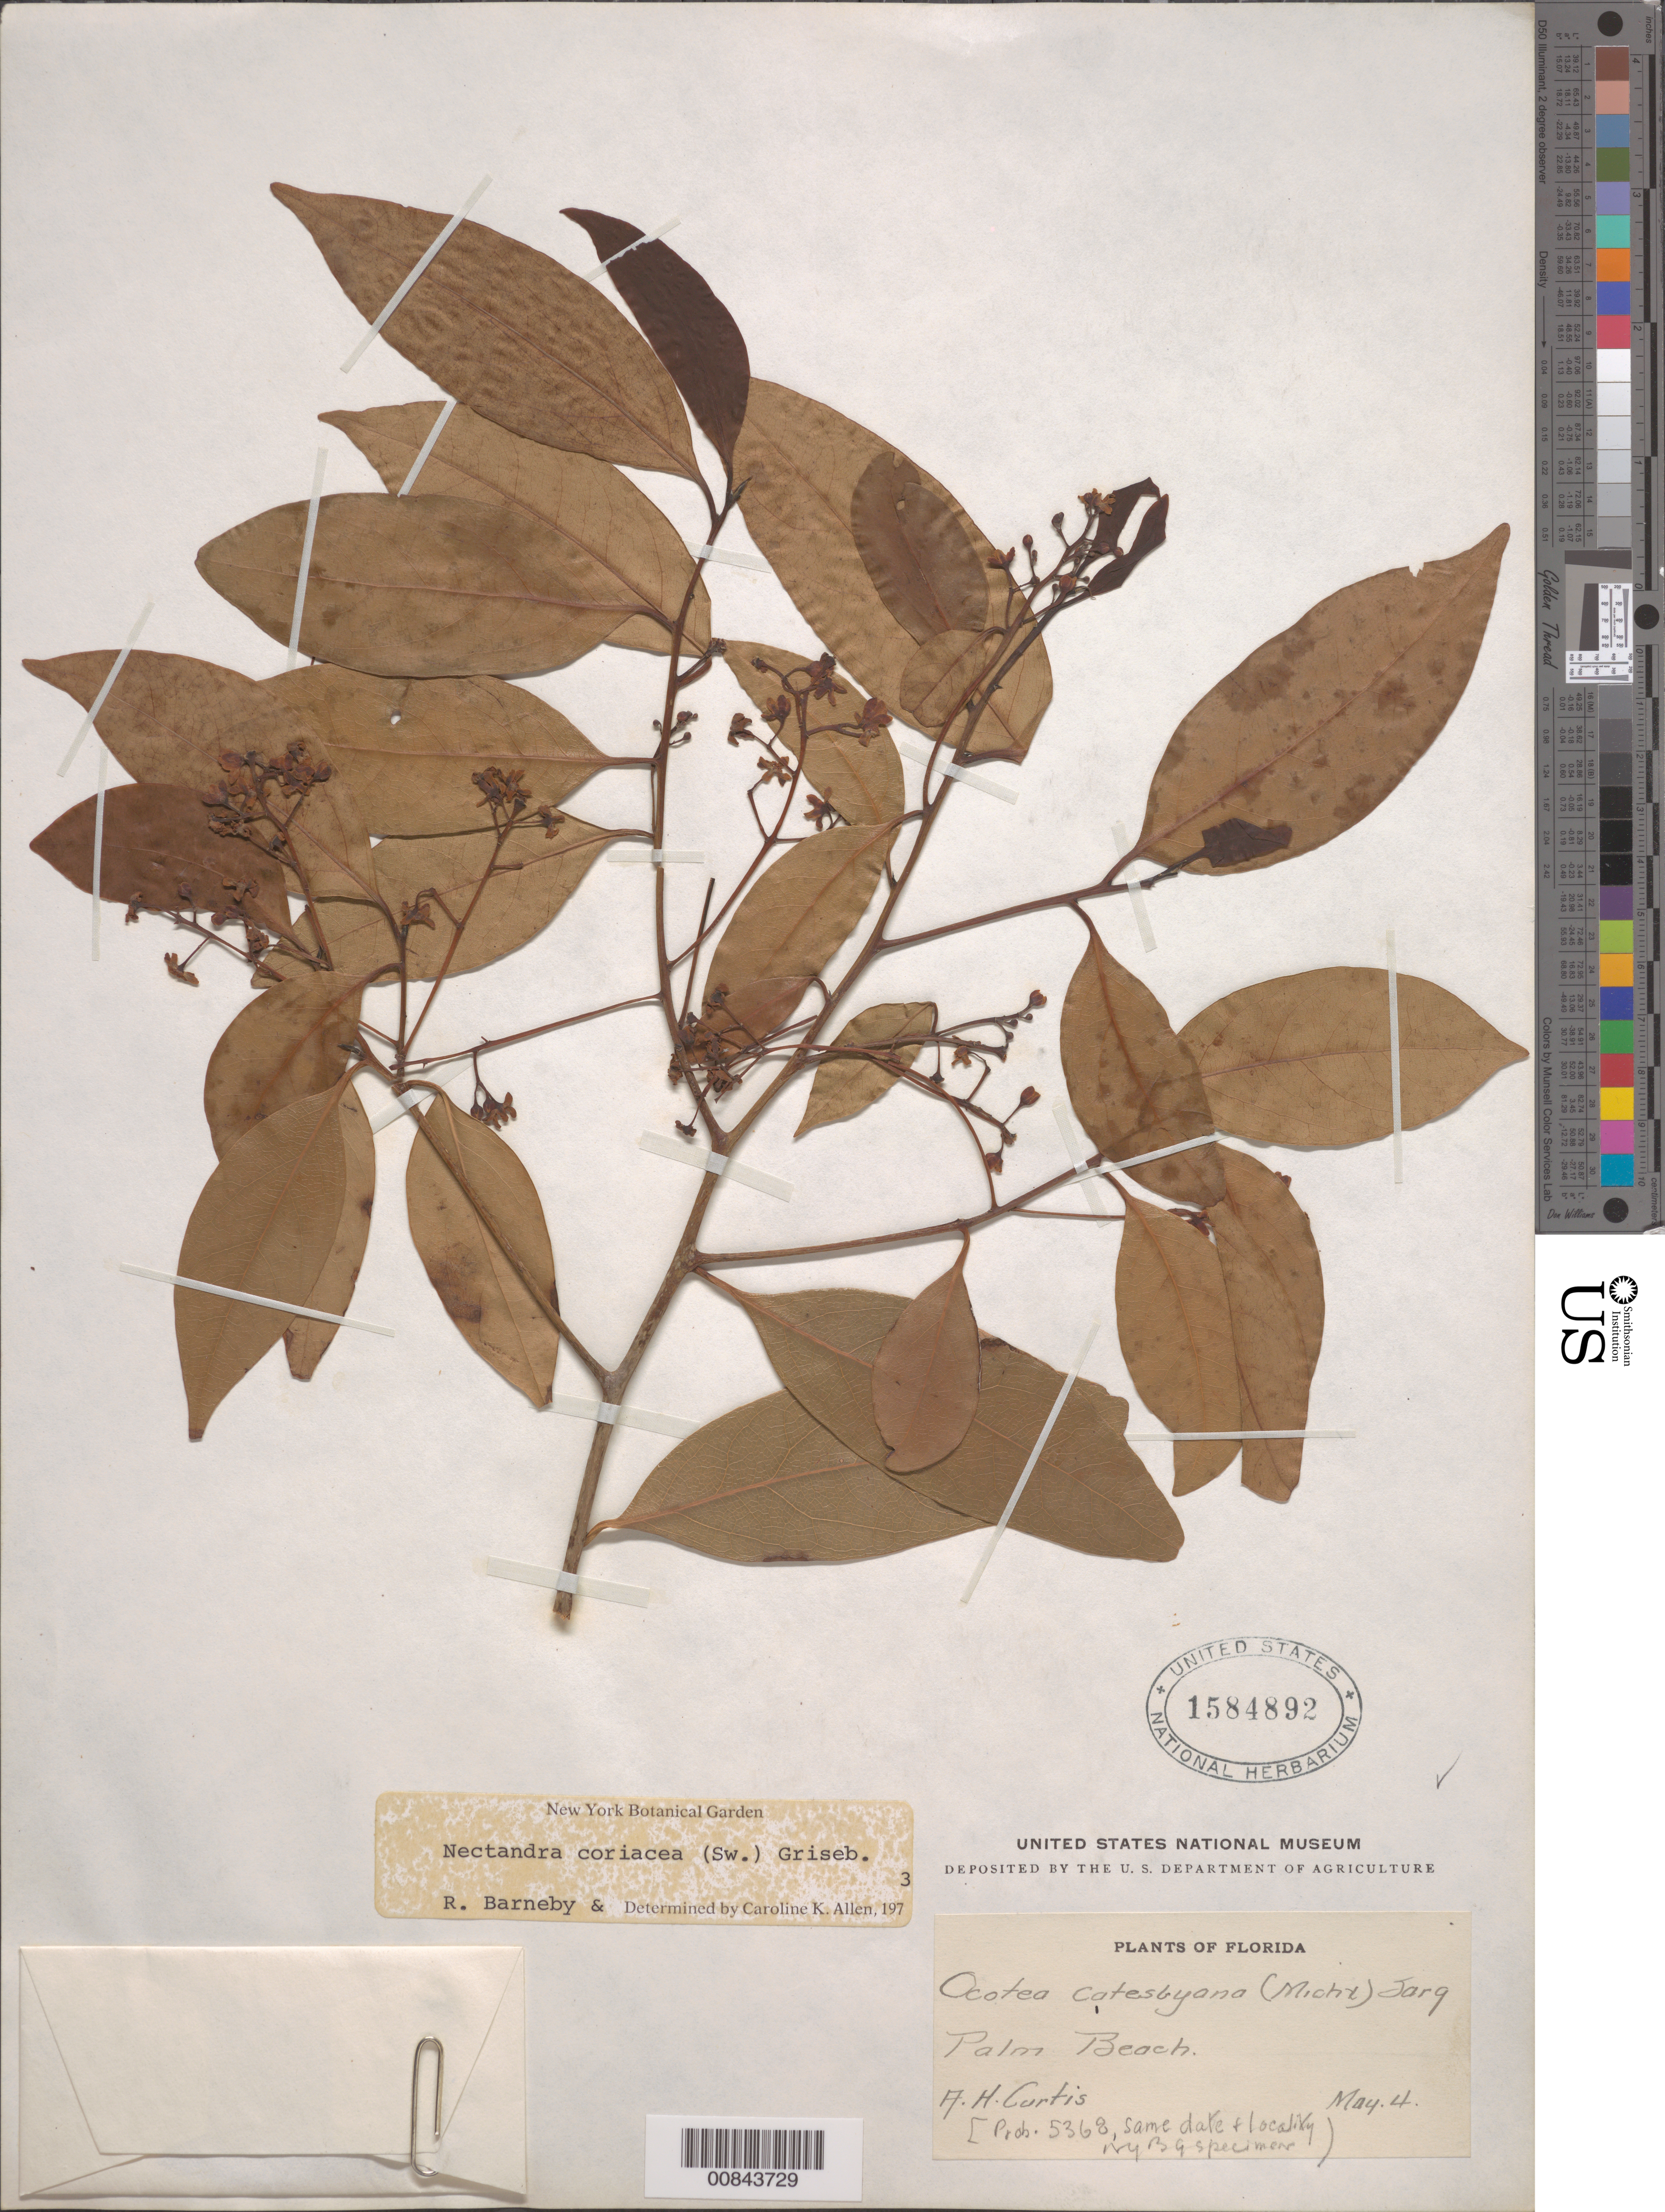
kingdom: Plantae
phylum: Tracheophyta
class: Magnoliopsida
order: Laurales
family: Lauraceae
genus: Nectandra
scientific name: Nectandra coriacea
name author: (Sw.) Griseb.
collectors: A. H. Curtiss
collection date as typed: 04 May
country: United States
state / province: Florida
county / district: Palm Beach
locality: Palm Beach.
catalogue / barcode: US 1584892